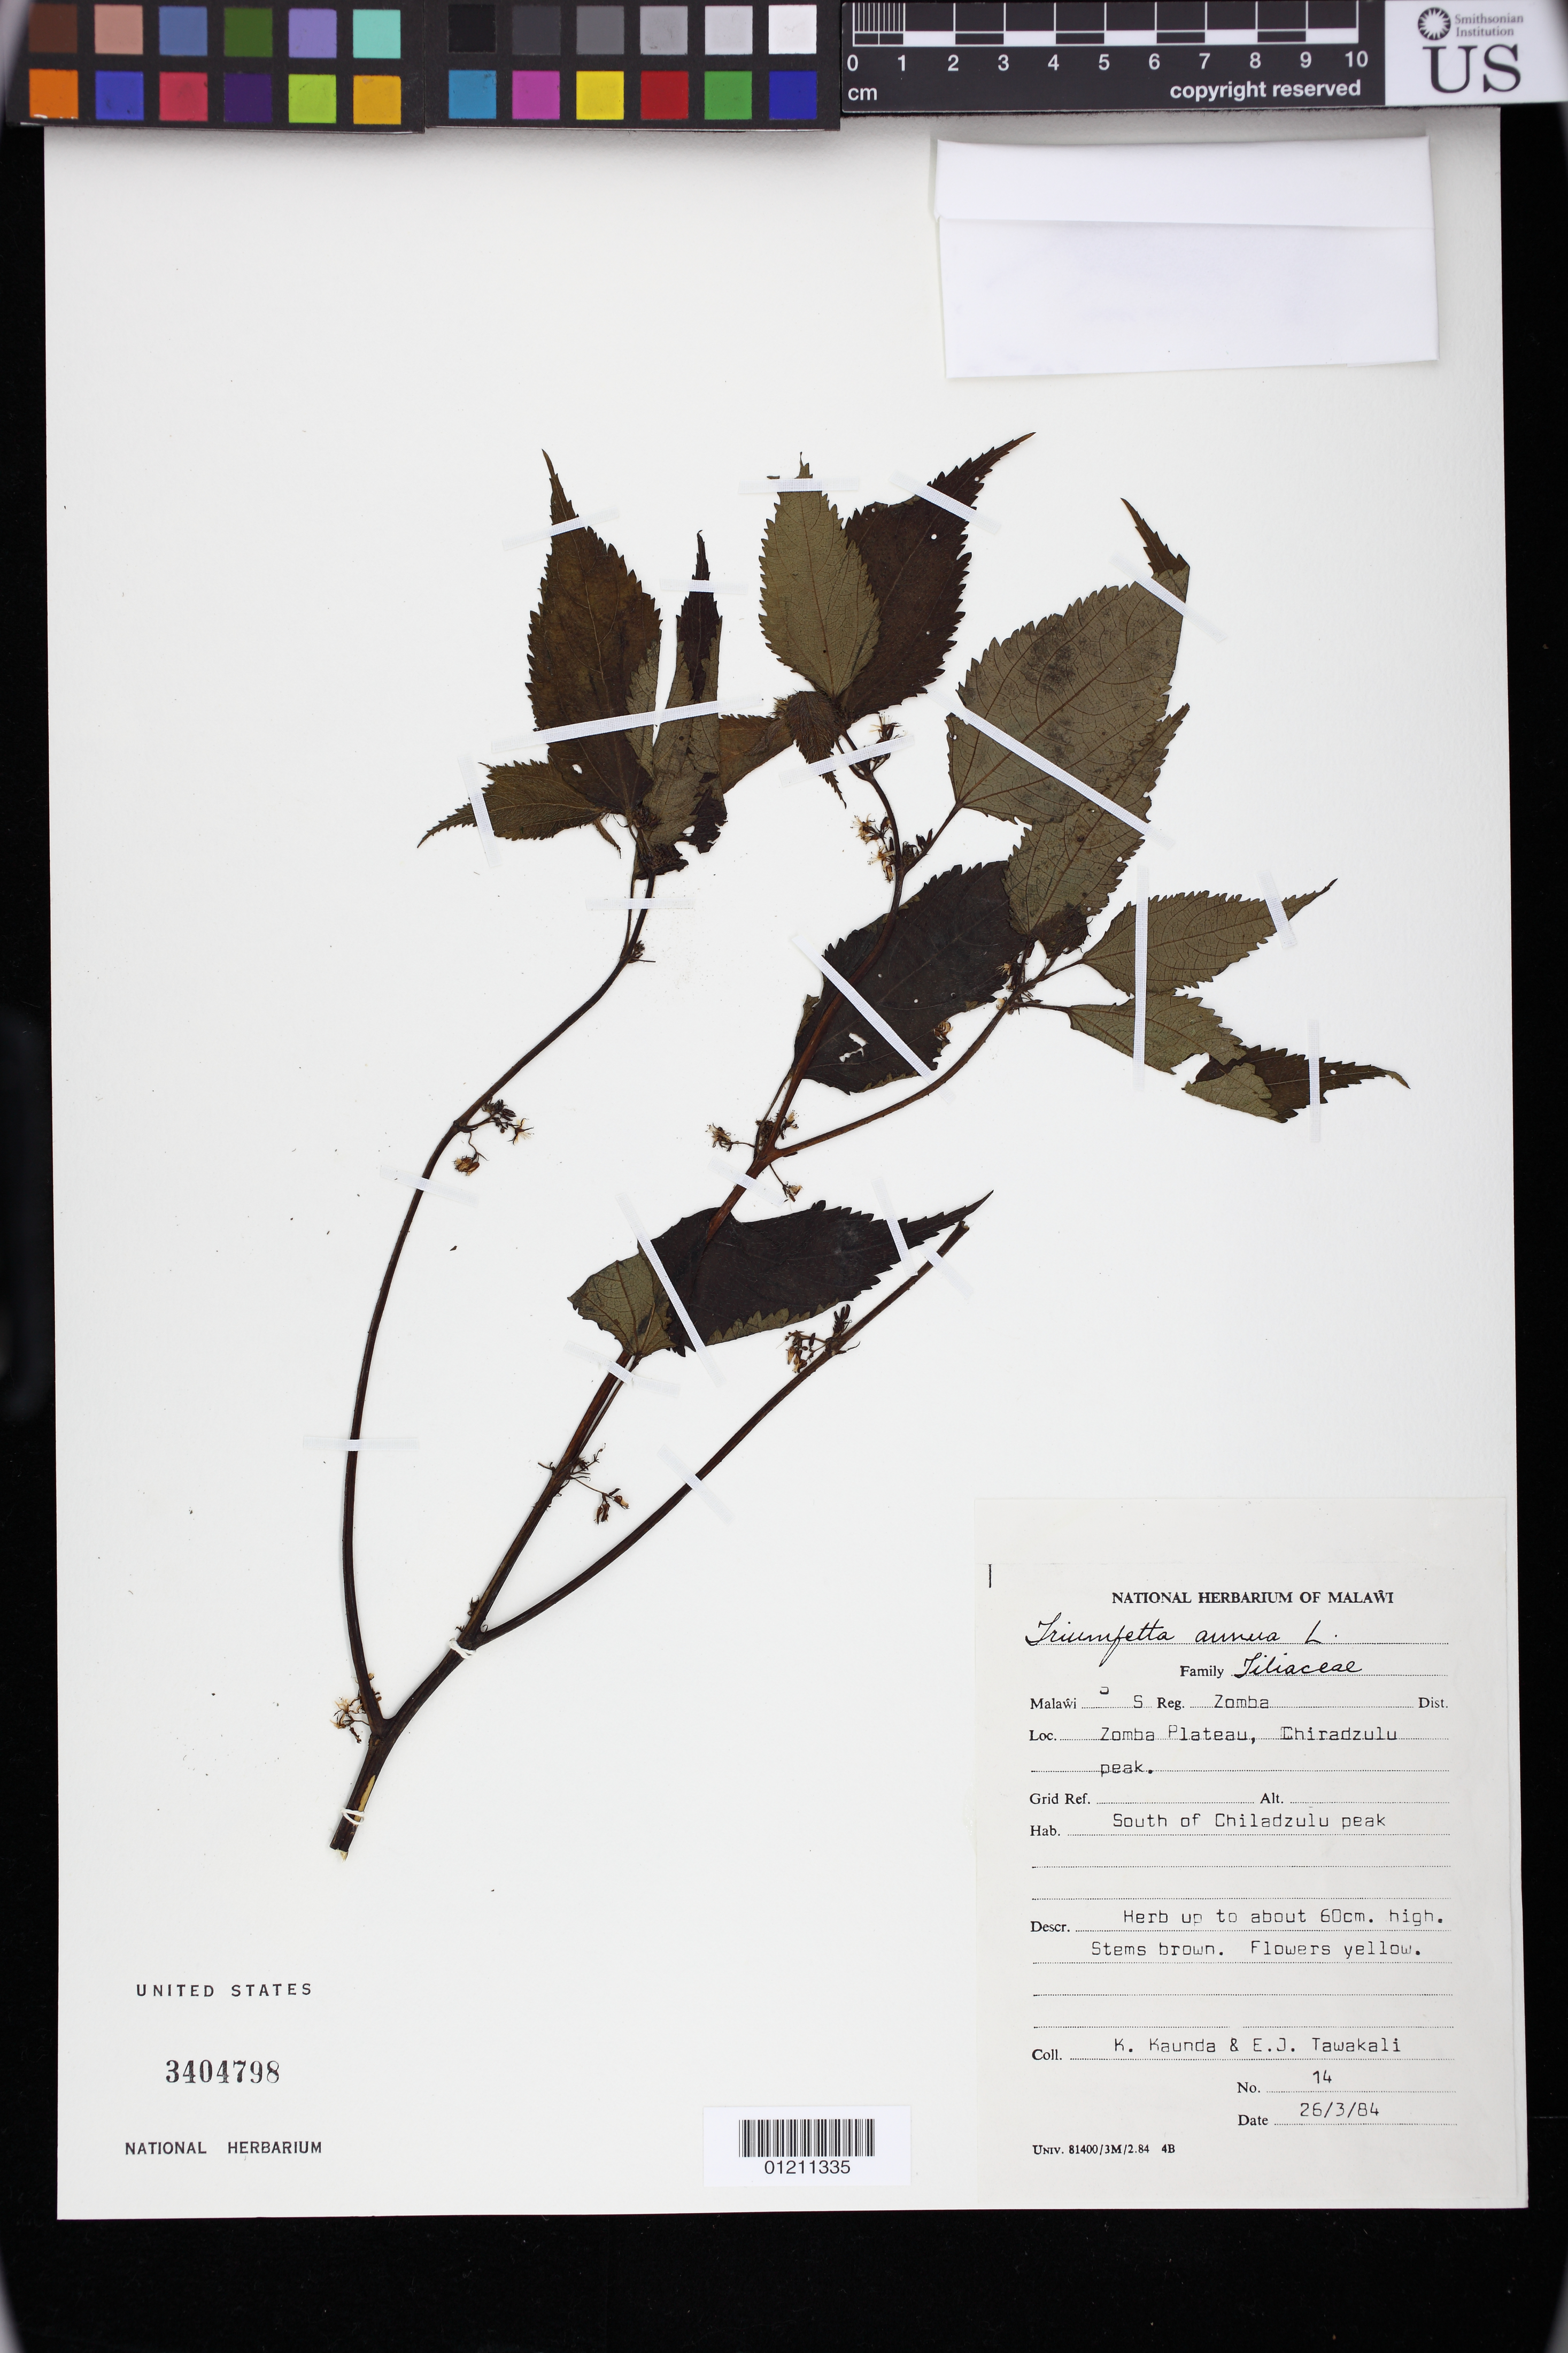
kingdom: Plantae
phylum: Tracheophyta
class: Magnoliopsida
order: Malvales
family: Malvaceae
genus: Triumfetta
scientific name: Triumfetta annua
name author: L.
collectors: K. Kaunda & E. Tawakali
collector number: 14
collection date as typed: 26 Mar 1984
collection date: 1984-03-26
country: Malawi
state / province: Southern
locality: S Reg., Zomba Dist. Zomba Plateau, Chiradzulu peak. South of Chiradzulu Peak.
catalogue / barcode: US 3404798